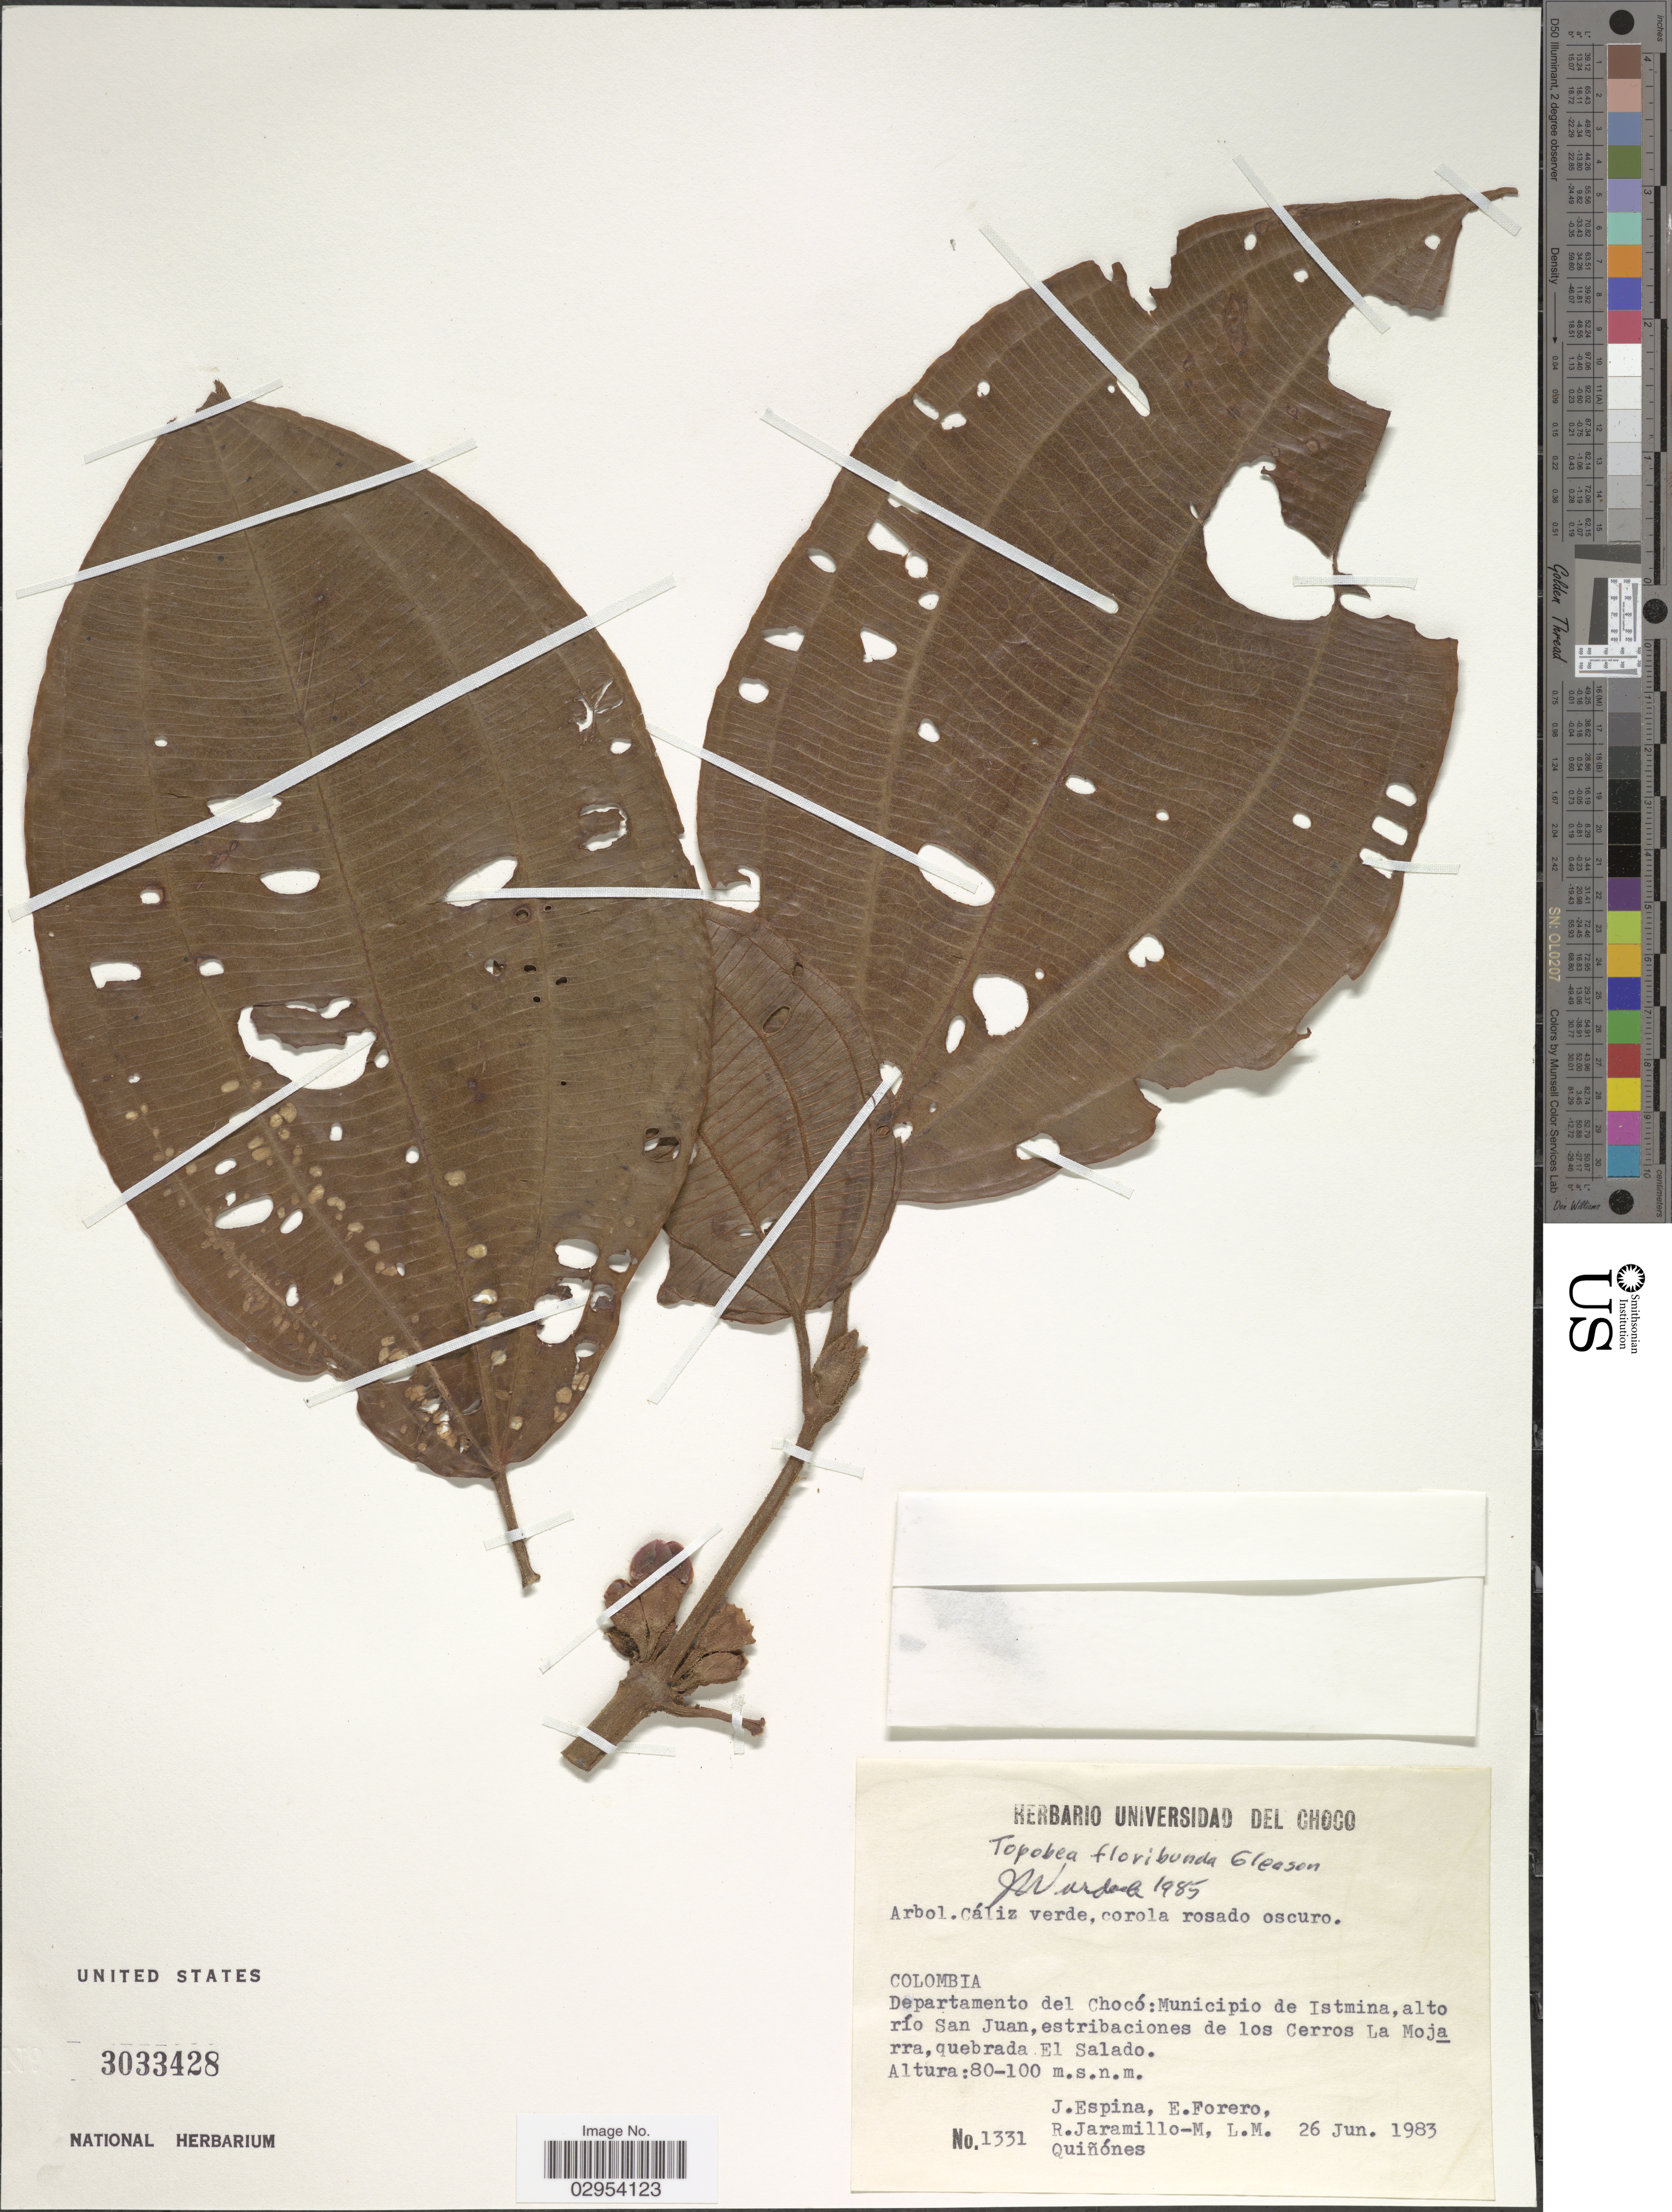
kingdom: Plantae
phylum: Tracheophyta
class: Magnoliopsida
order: Myrtales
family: Melastomataceae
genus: Topobea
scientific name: Topobea floribunda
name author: Gleason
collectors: J. Espina, E. Forero, R. Jaramillo M. & L. Quiñones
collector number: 1331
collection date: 1983-06-26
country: Colombia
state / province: Chocó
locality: Departamento del Chocó: Municipio de Istmina, alto río San Juan, estribaciones de los Cerros La Mojarra, quebrada El Salado.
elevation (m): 80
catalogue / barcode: US 3033428